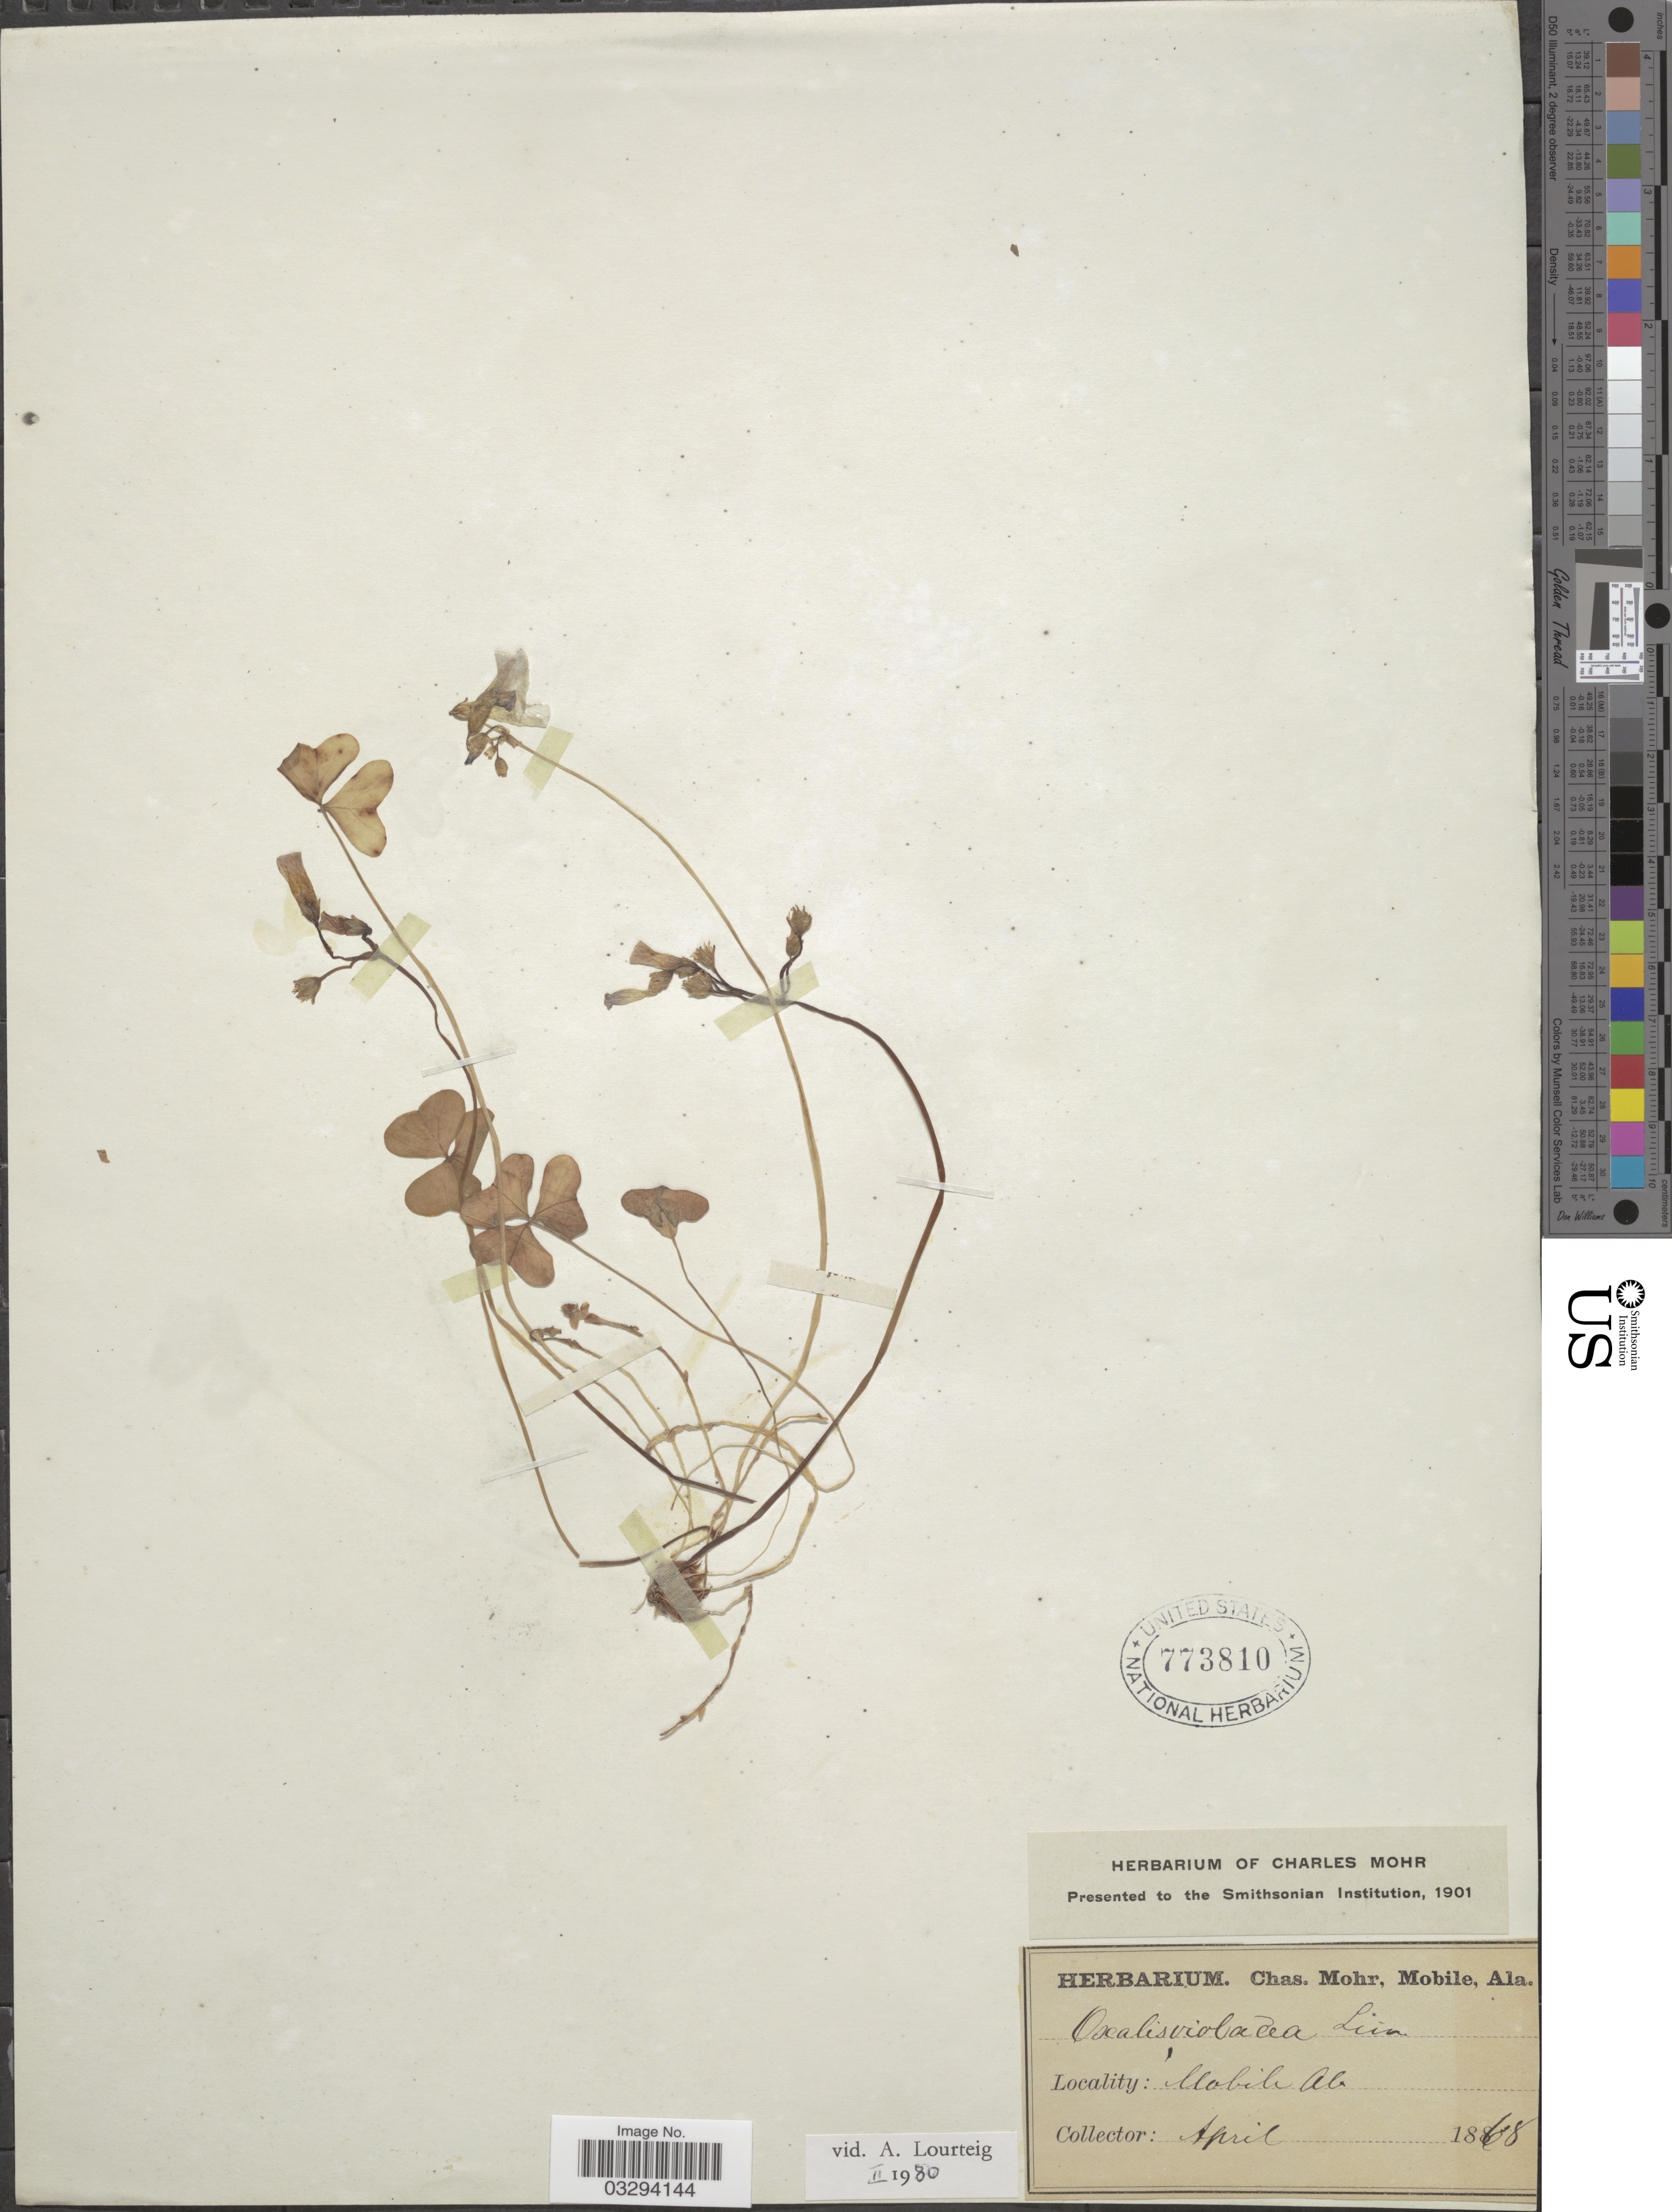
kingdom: Plantae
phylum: Tracheophyta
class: Magnoliopsida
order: Oxalidales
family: Oxalidaceae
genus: Oxalis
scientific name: Oxalis violacea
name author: L.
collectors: ex herb. Charles Mohr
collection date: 1868-04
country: United States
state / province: Alabama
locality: Mobile.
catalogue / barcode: US 773810